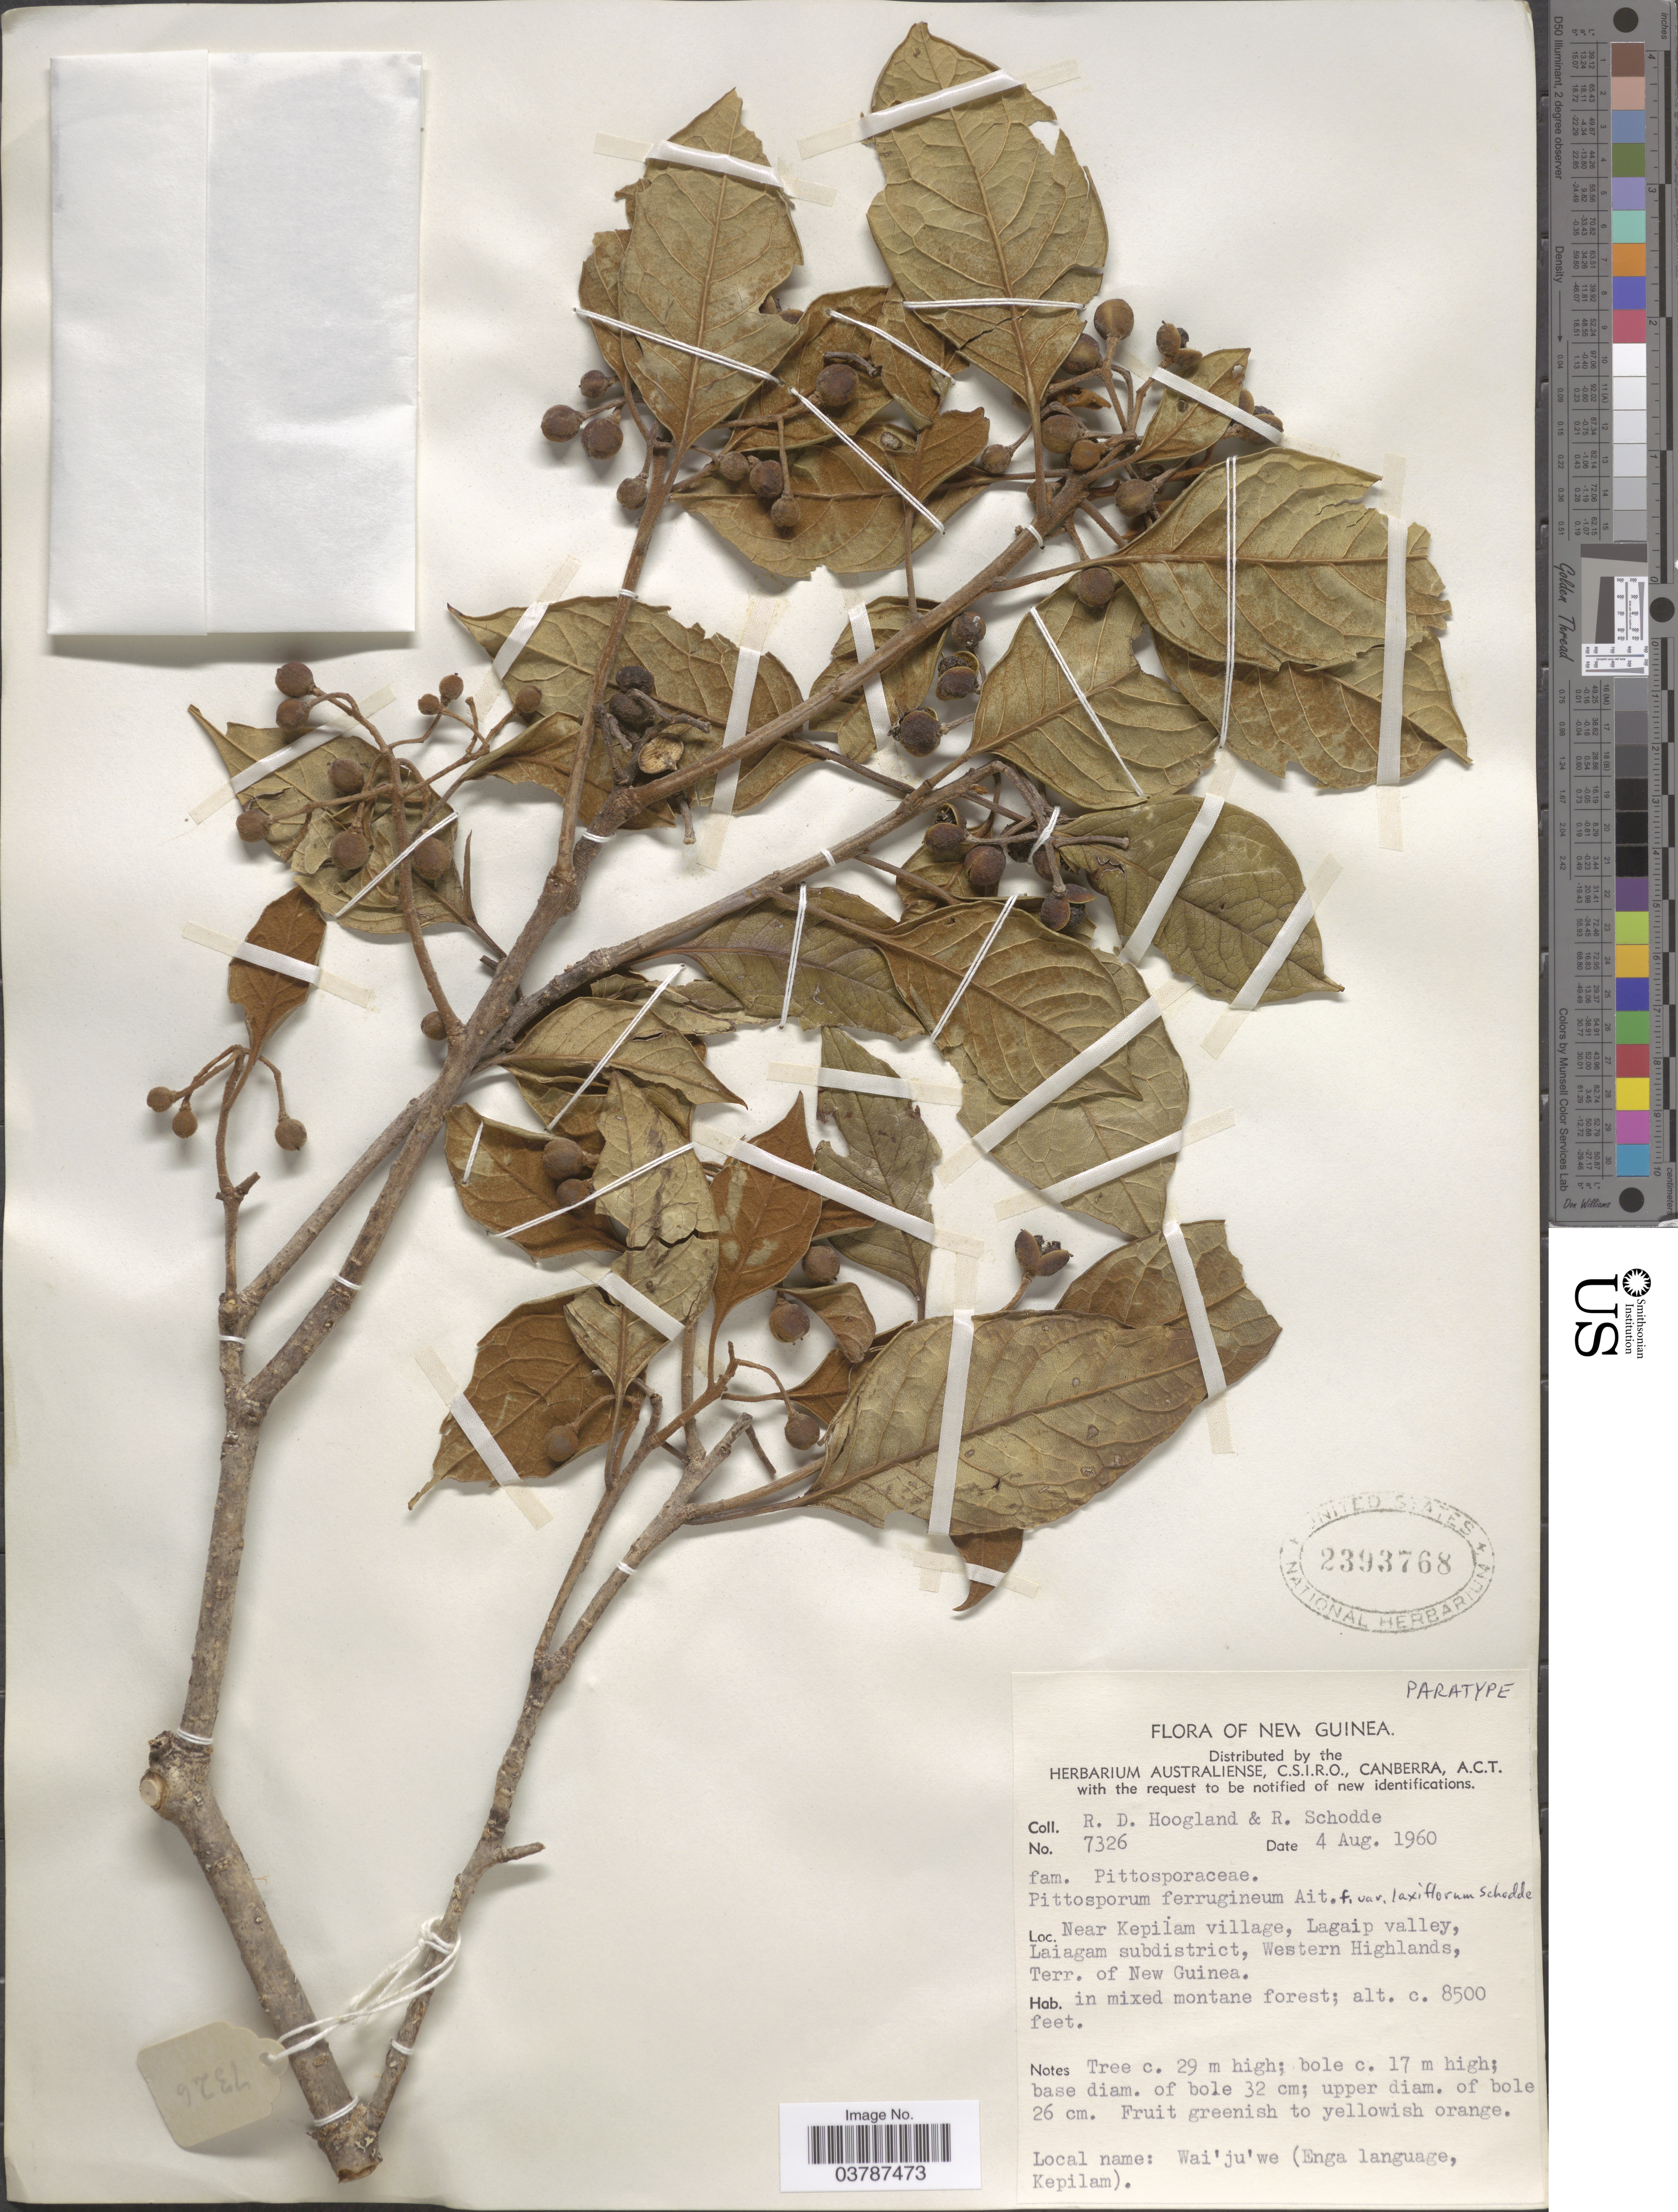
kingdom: Plantae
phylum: Tracheophyta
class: Magnoliopsida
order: Apiales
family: Pittosporaceae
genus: Pittosporum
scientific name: Pittosporum ferrugineum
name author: Dryand. ex Aiton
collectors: R. D. Hoogland & R. Schodde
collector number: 7326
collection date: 1960-08-04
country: Papua New Guinea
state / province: Western Highlands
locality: New Guinea. Near Kepilam village, Lagaip valley, Laiagam subdistrict, Western Highlands, Terr. of New Guinea.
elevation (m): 2591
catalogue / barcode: US 2393768